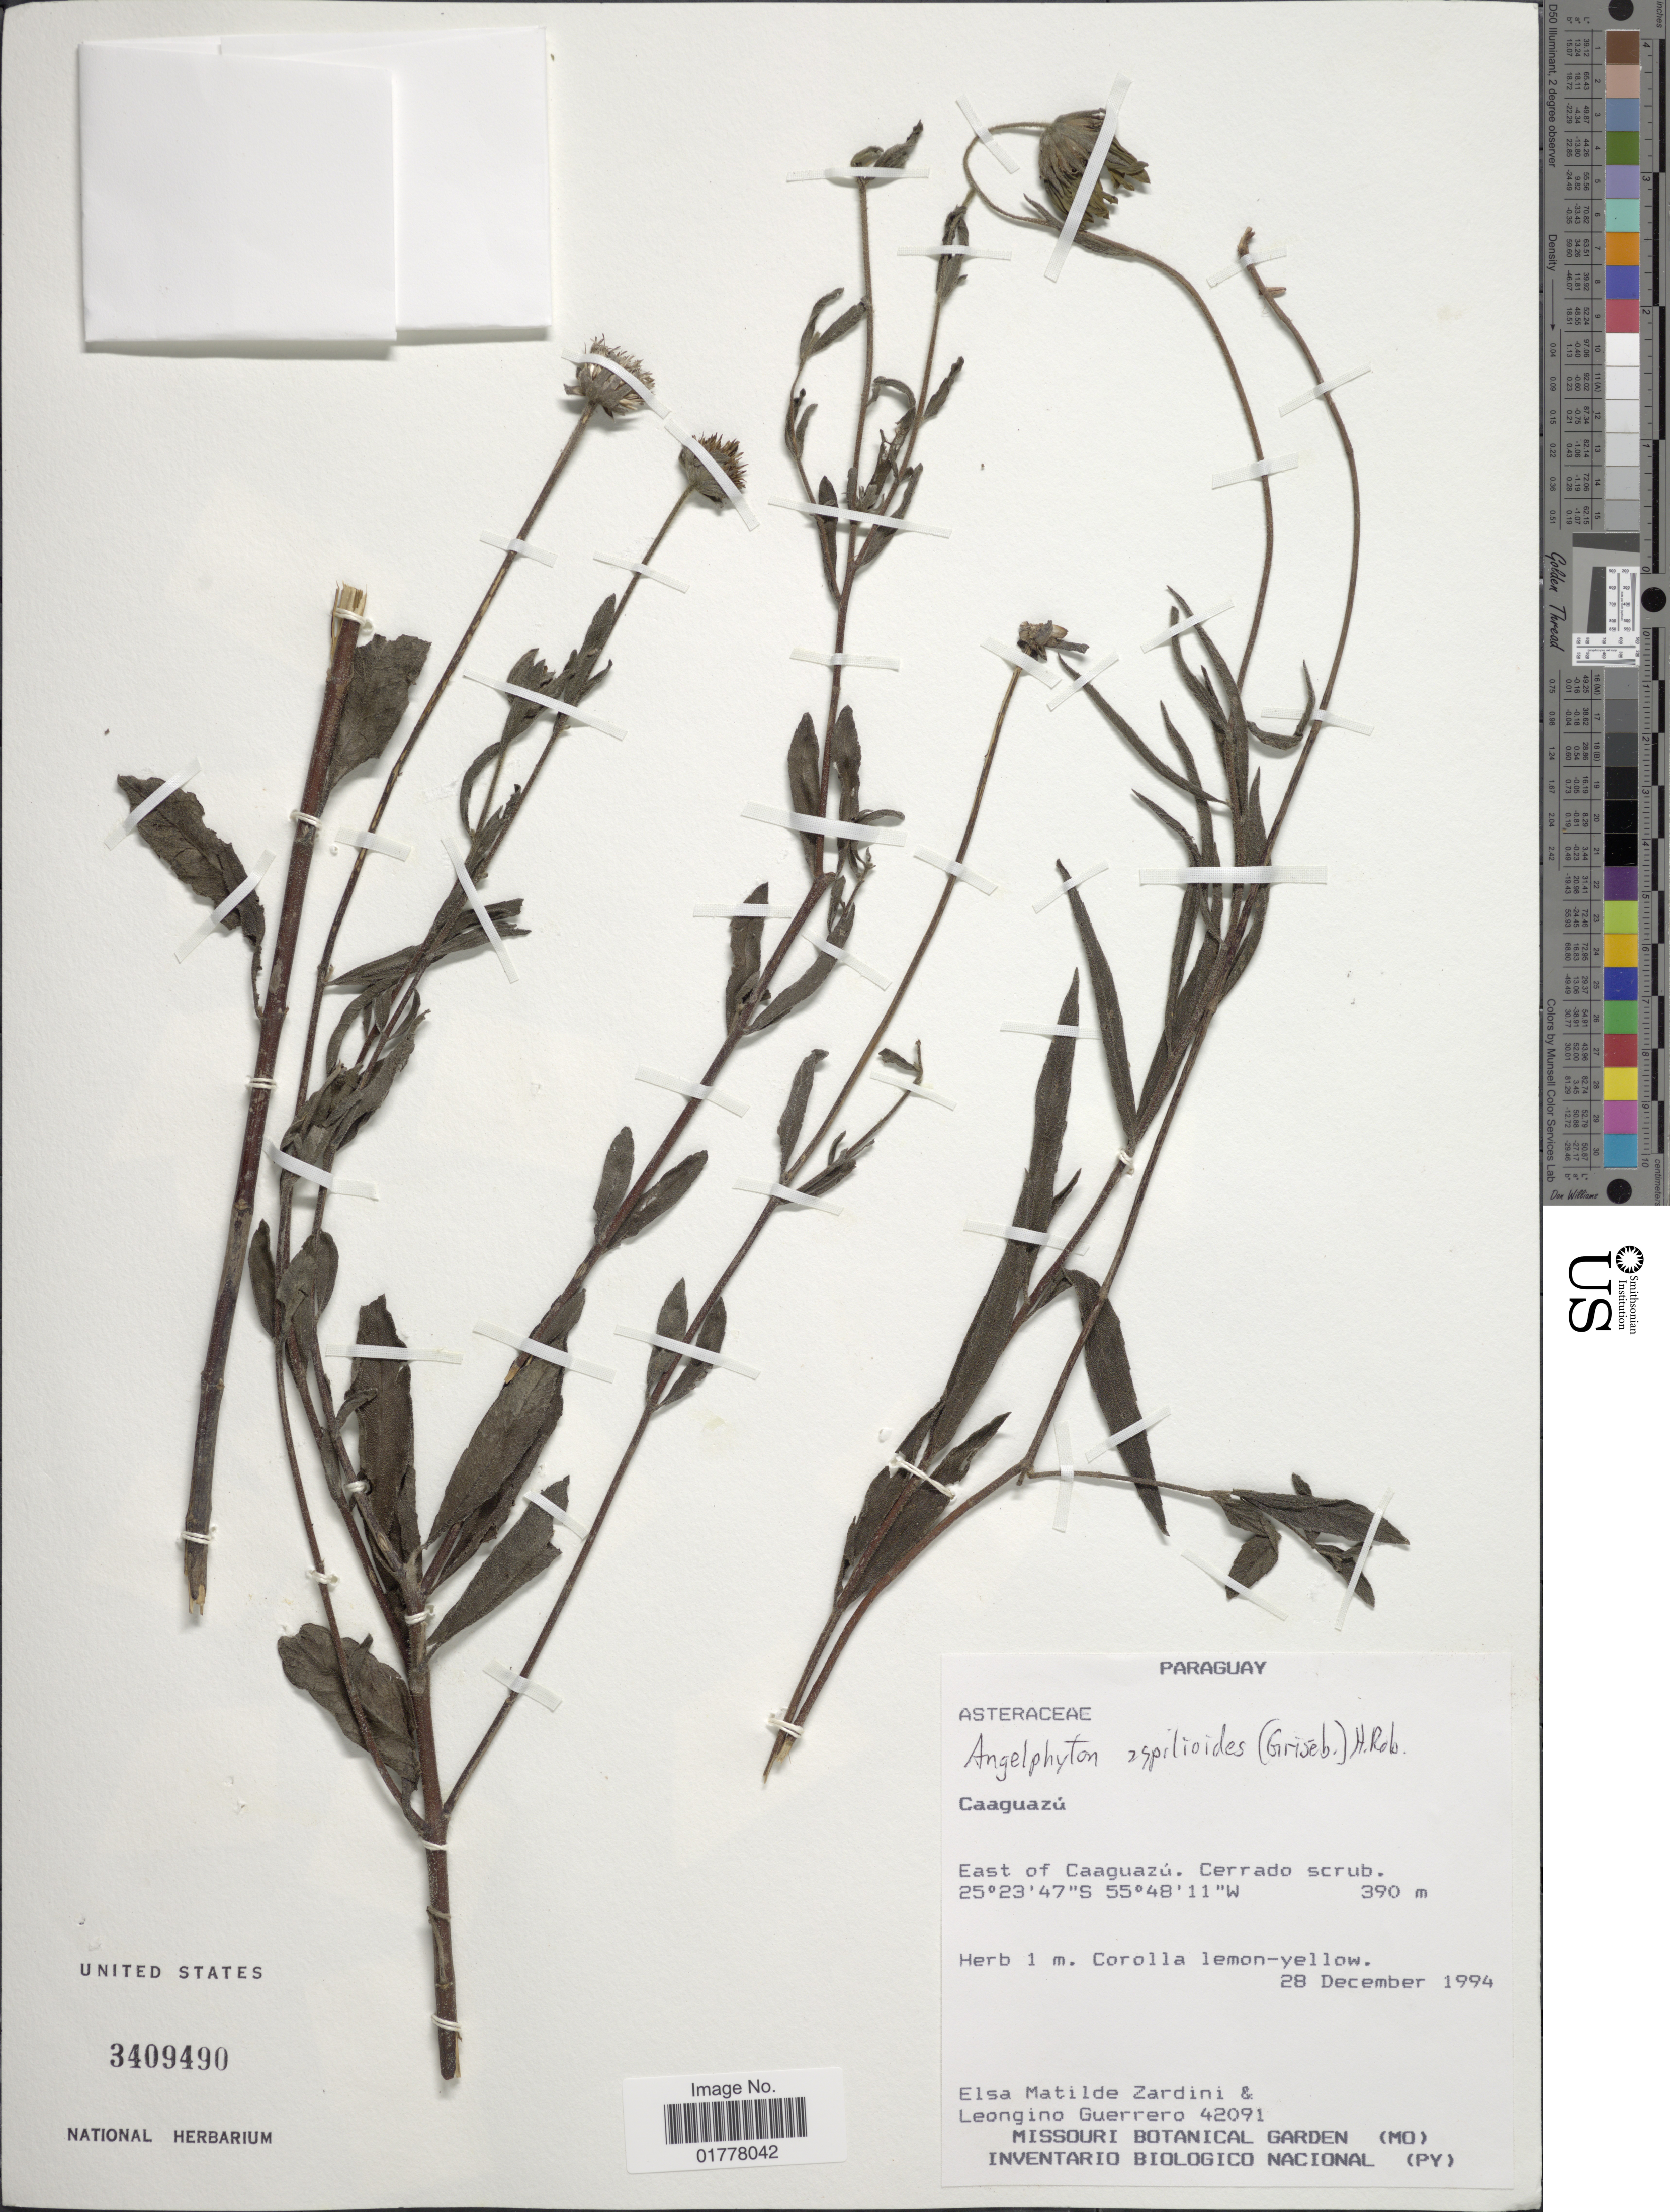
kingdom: Plantae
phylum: Tracheophyta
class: Magnoliopsida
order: Asterales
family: Asteraceae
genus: Angelphytum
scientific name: Angelphytum aspilioides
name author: (Griseb.) H. Rob.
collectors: E. M. Zardini & L. Guerrero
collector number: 42091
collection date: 1994-12-28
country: Paraguay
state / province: Caaguazu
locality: Caaguazú. East of Caaguazú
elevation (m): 390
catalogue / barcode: US 3409490